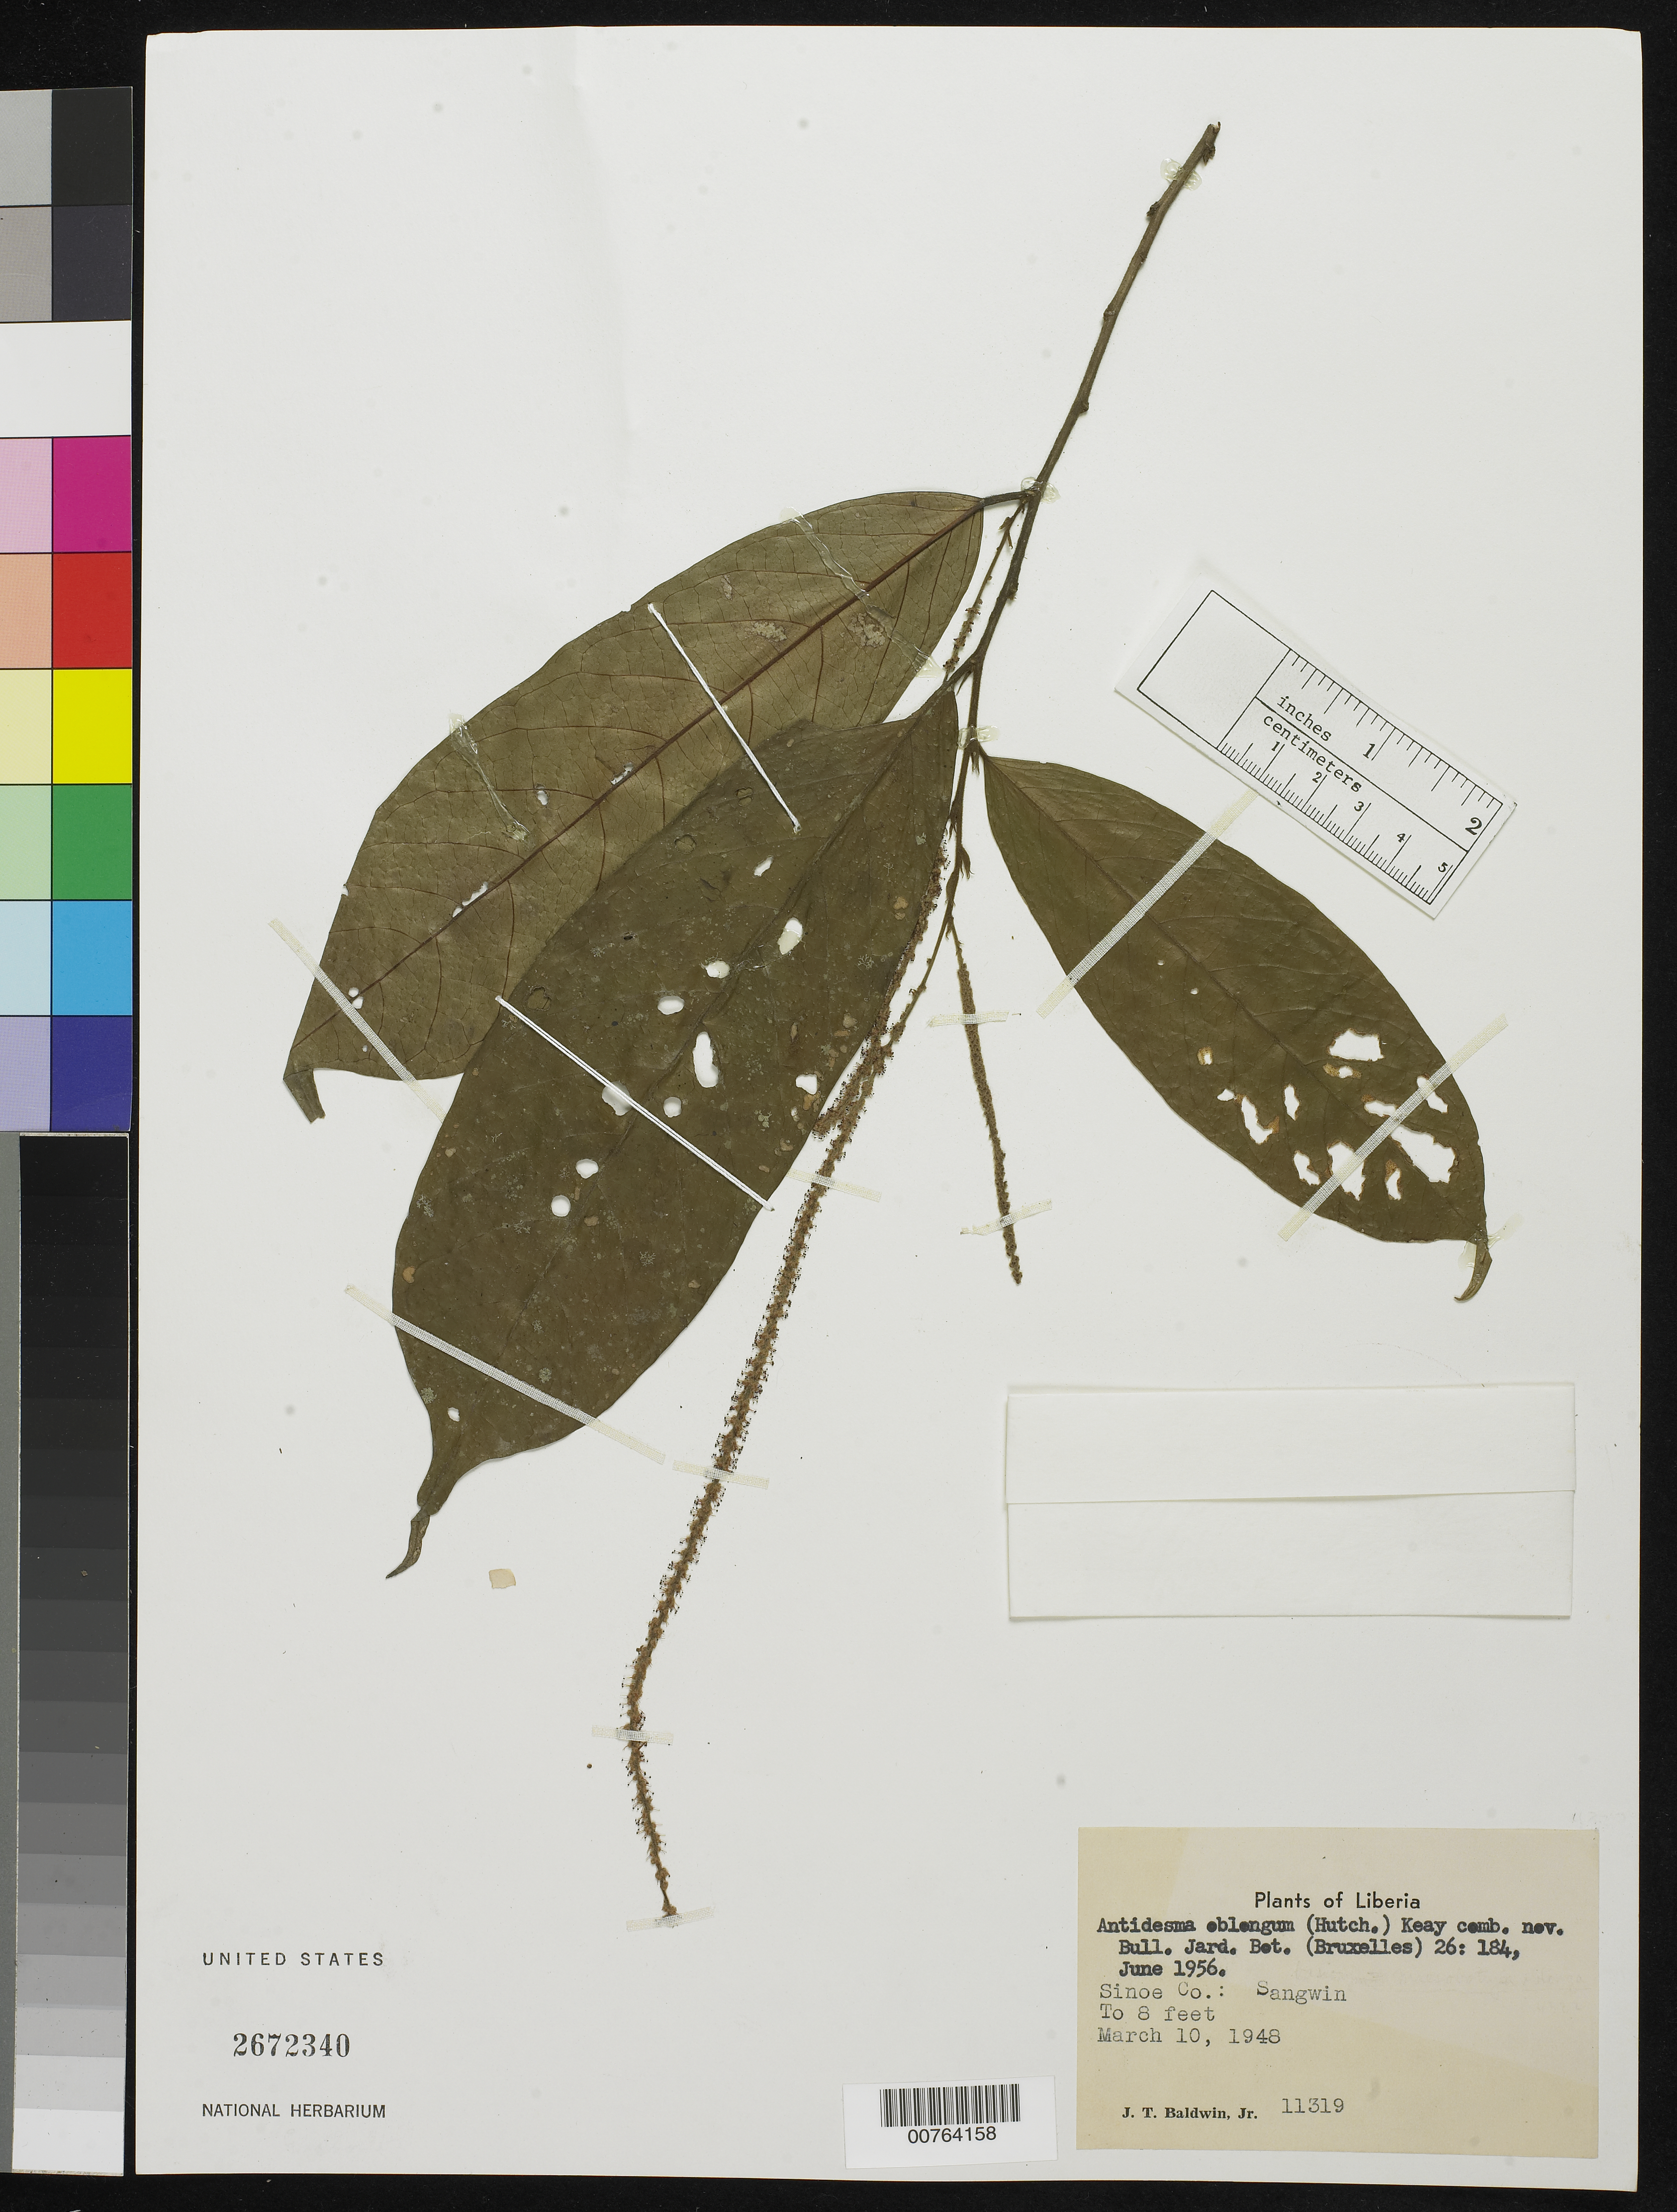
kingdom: Plantae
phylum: Tracheophyta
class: Magnoliopsida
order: Malpighiales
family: Phyllanthaceae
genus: Antidesma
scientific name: Antidesma oblongum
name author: (Hutch.) Keay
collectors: J. T. Baldwin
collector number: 11319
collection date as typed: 10 Mar 1948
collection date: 1948-03-10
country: Liberia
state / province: Sinoe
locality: Sangwin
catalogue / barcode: US 2672340